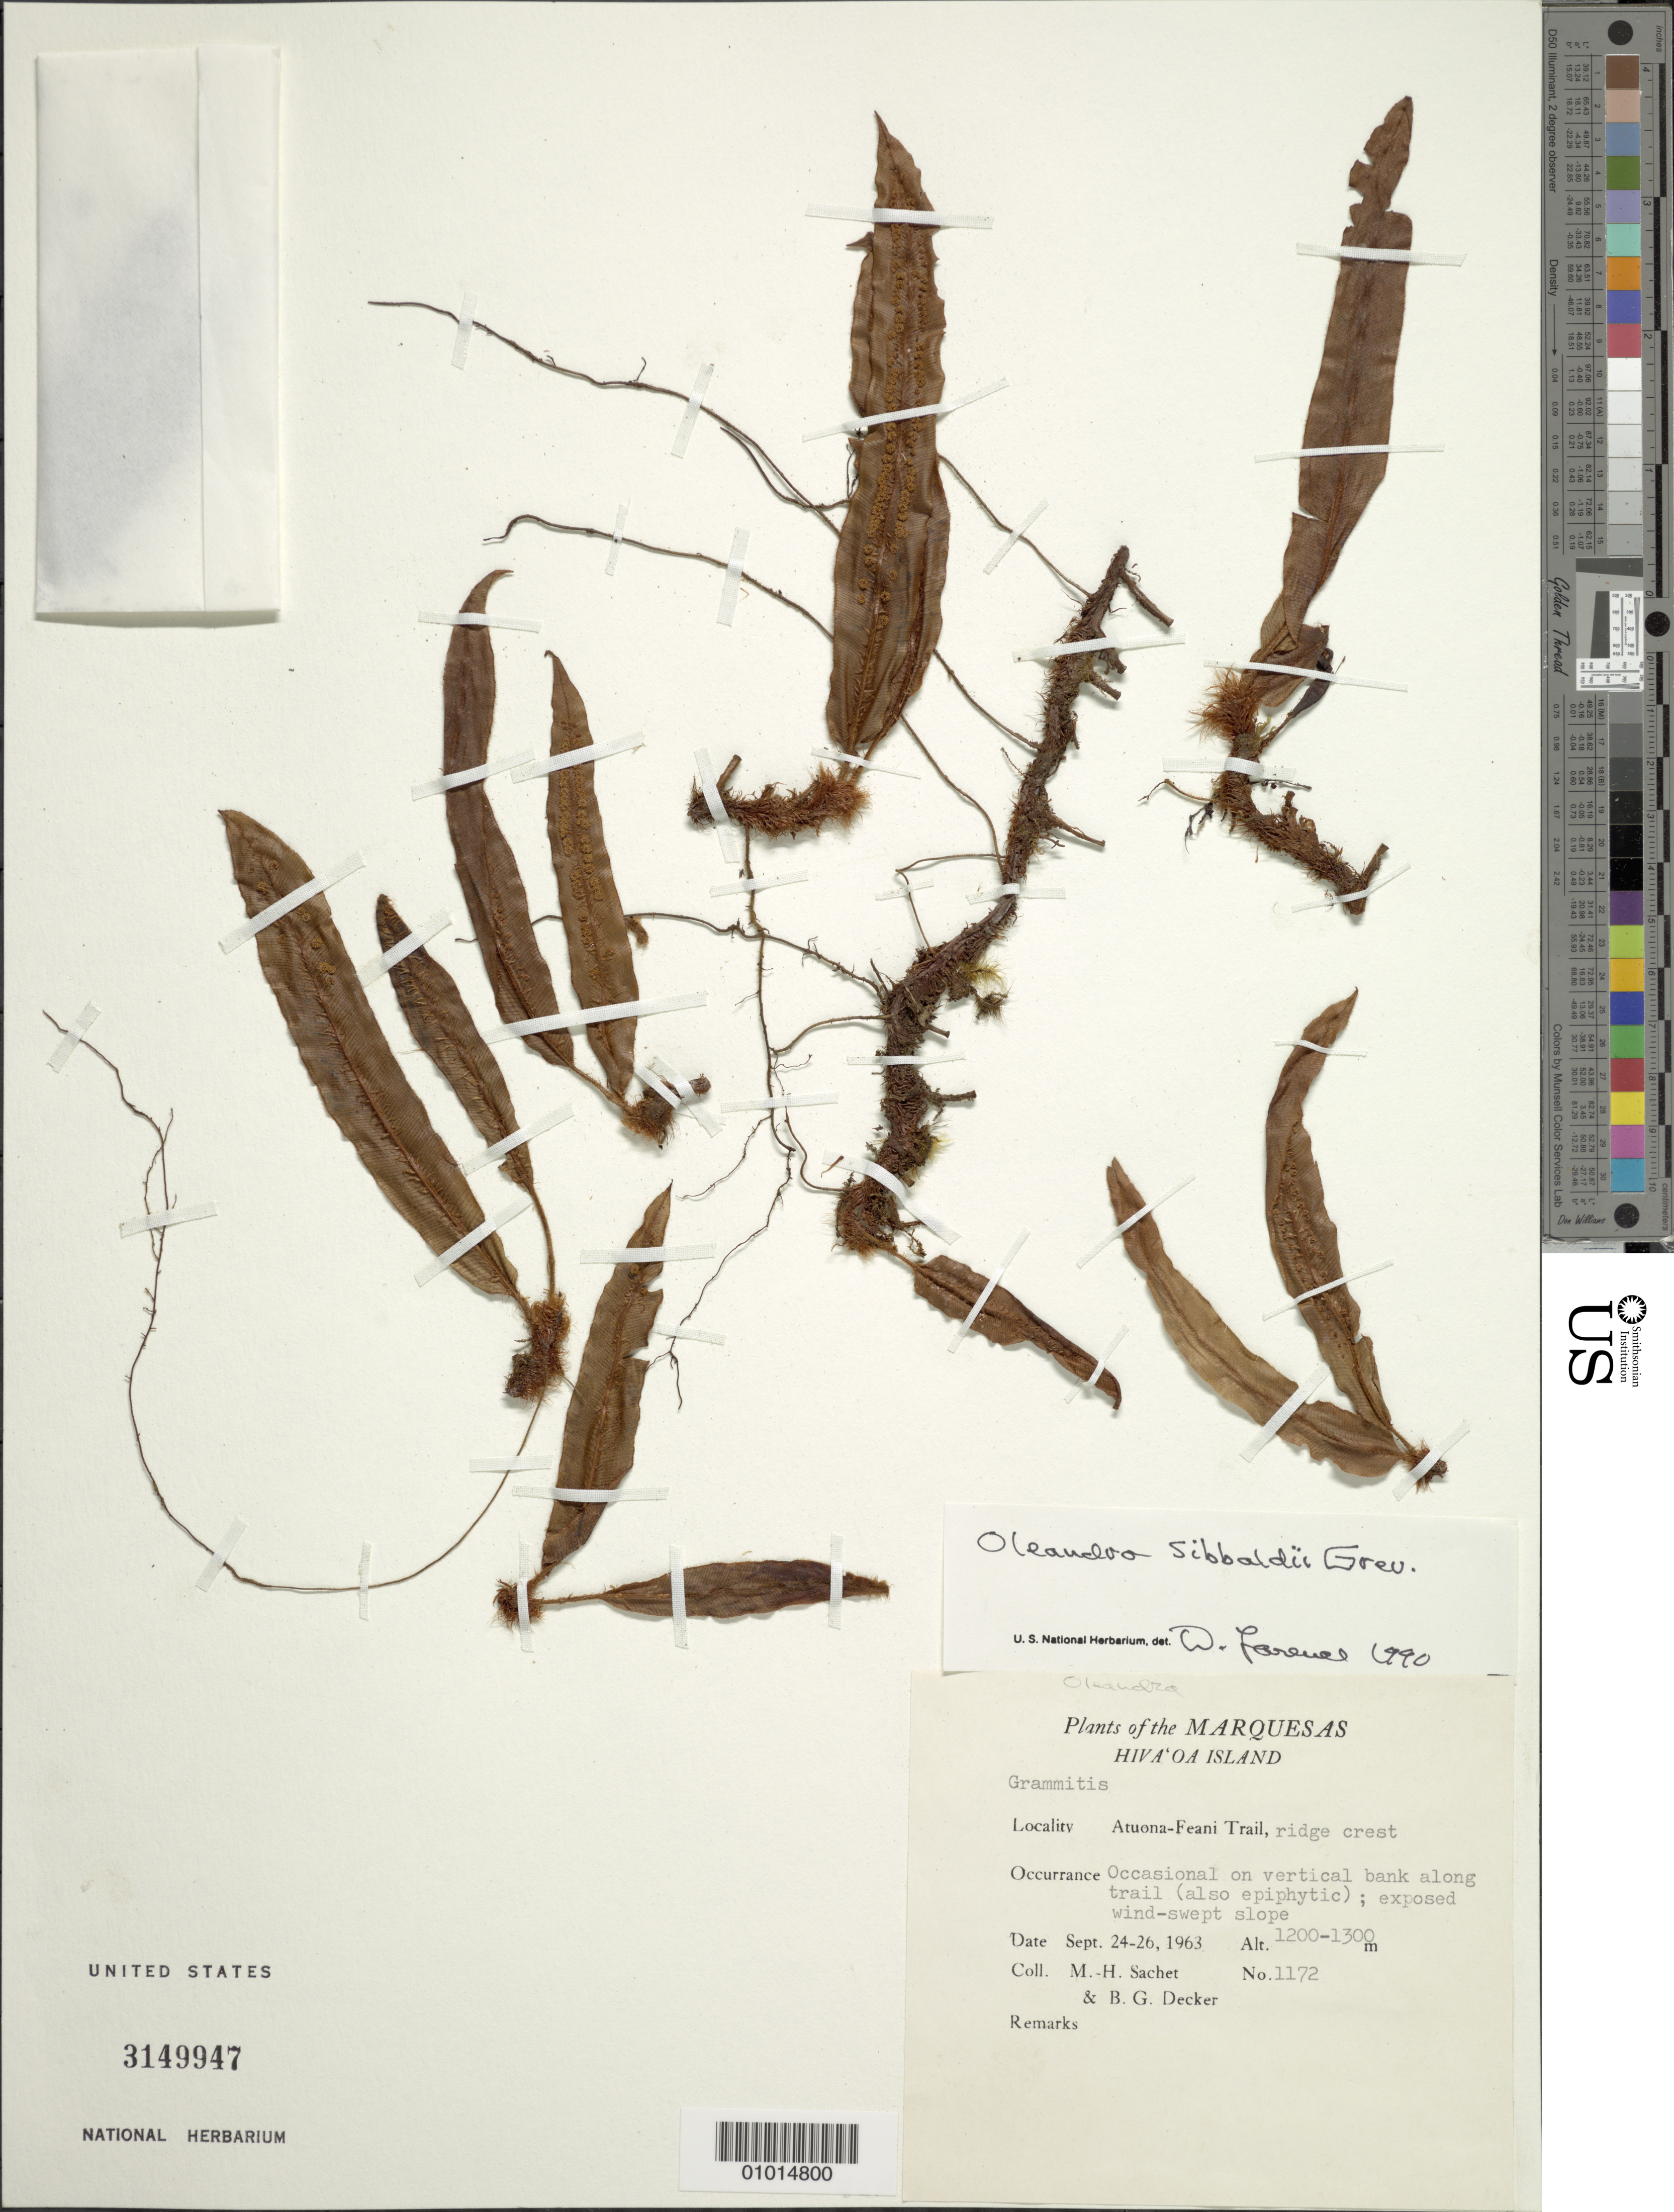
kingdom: Plantae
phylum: Tracheophyta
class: Polypodiopsida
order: Polypodiales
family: Oleandraceae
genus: Oleandra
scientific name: Oleandra sibbaldii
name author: Grev.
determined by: Lorence, David H., (PTBG), National Tropical Botanical Garden (UNITED STATES)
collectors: M.-H. Sachet & B. G. Decker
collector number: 1172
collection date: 1963-09-24/1963-09-26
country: French Polynesia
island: Hiva Oa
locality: Aruona-Feani Trail, ridge crest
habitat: Occasional on vertical bank along trail (also epiphytic); exposed wind-swept slope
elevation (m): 1200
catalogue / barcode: US 3149947